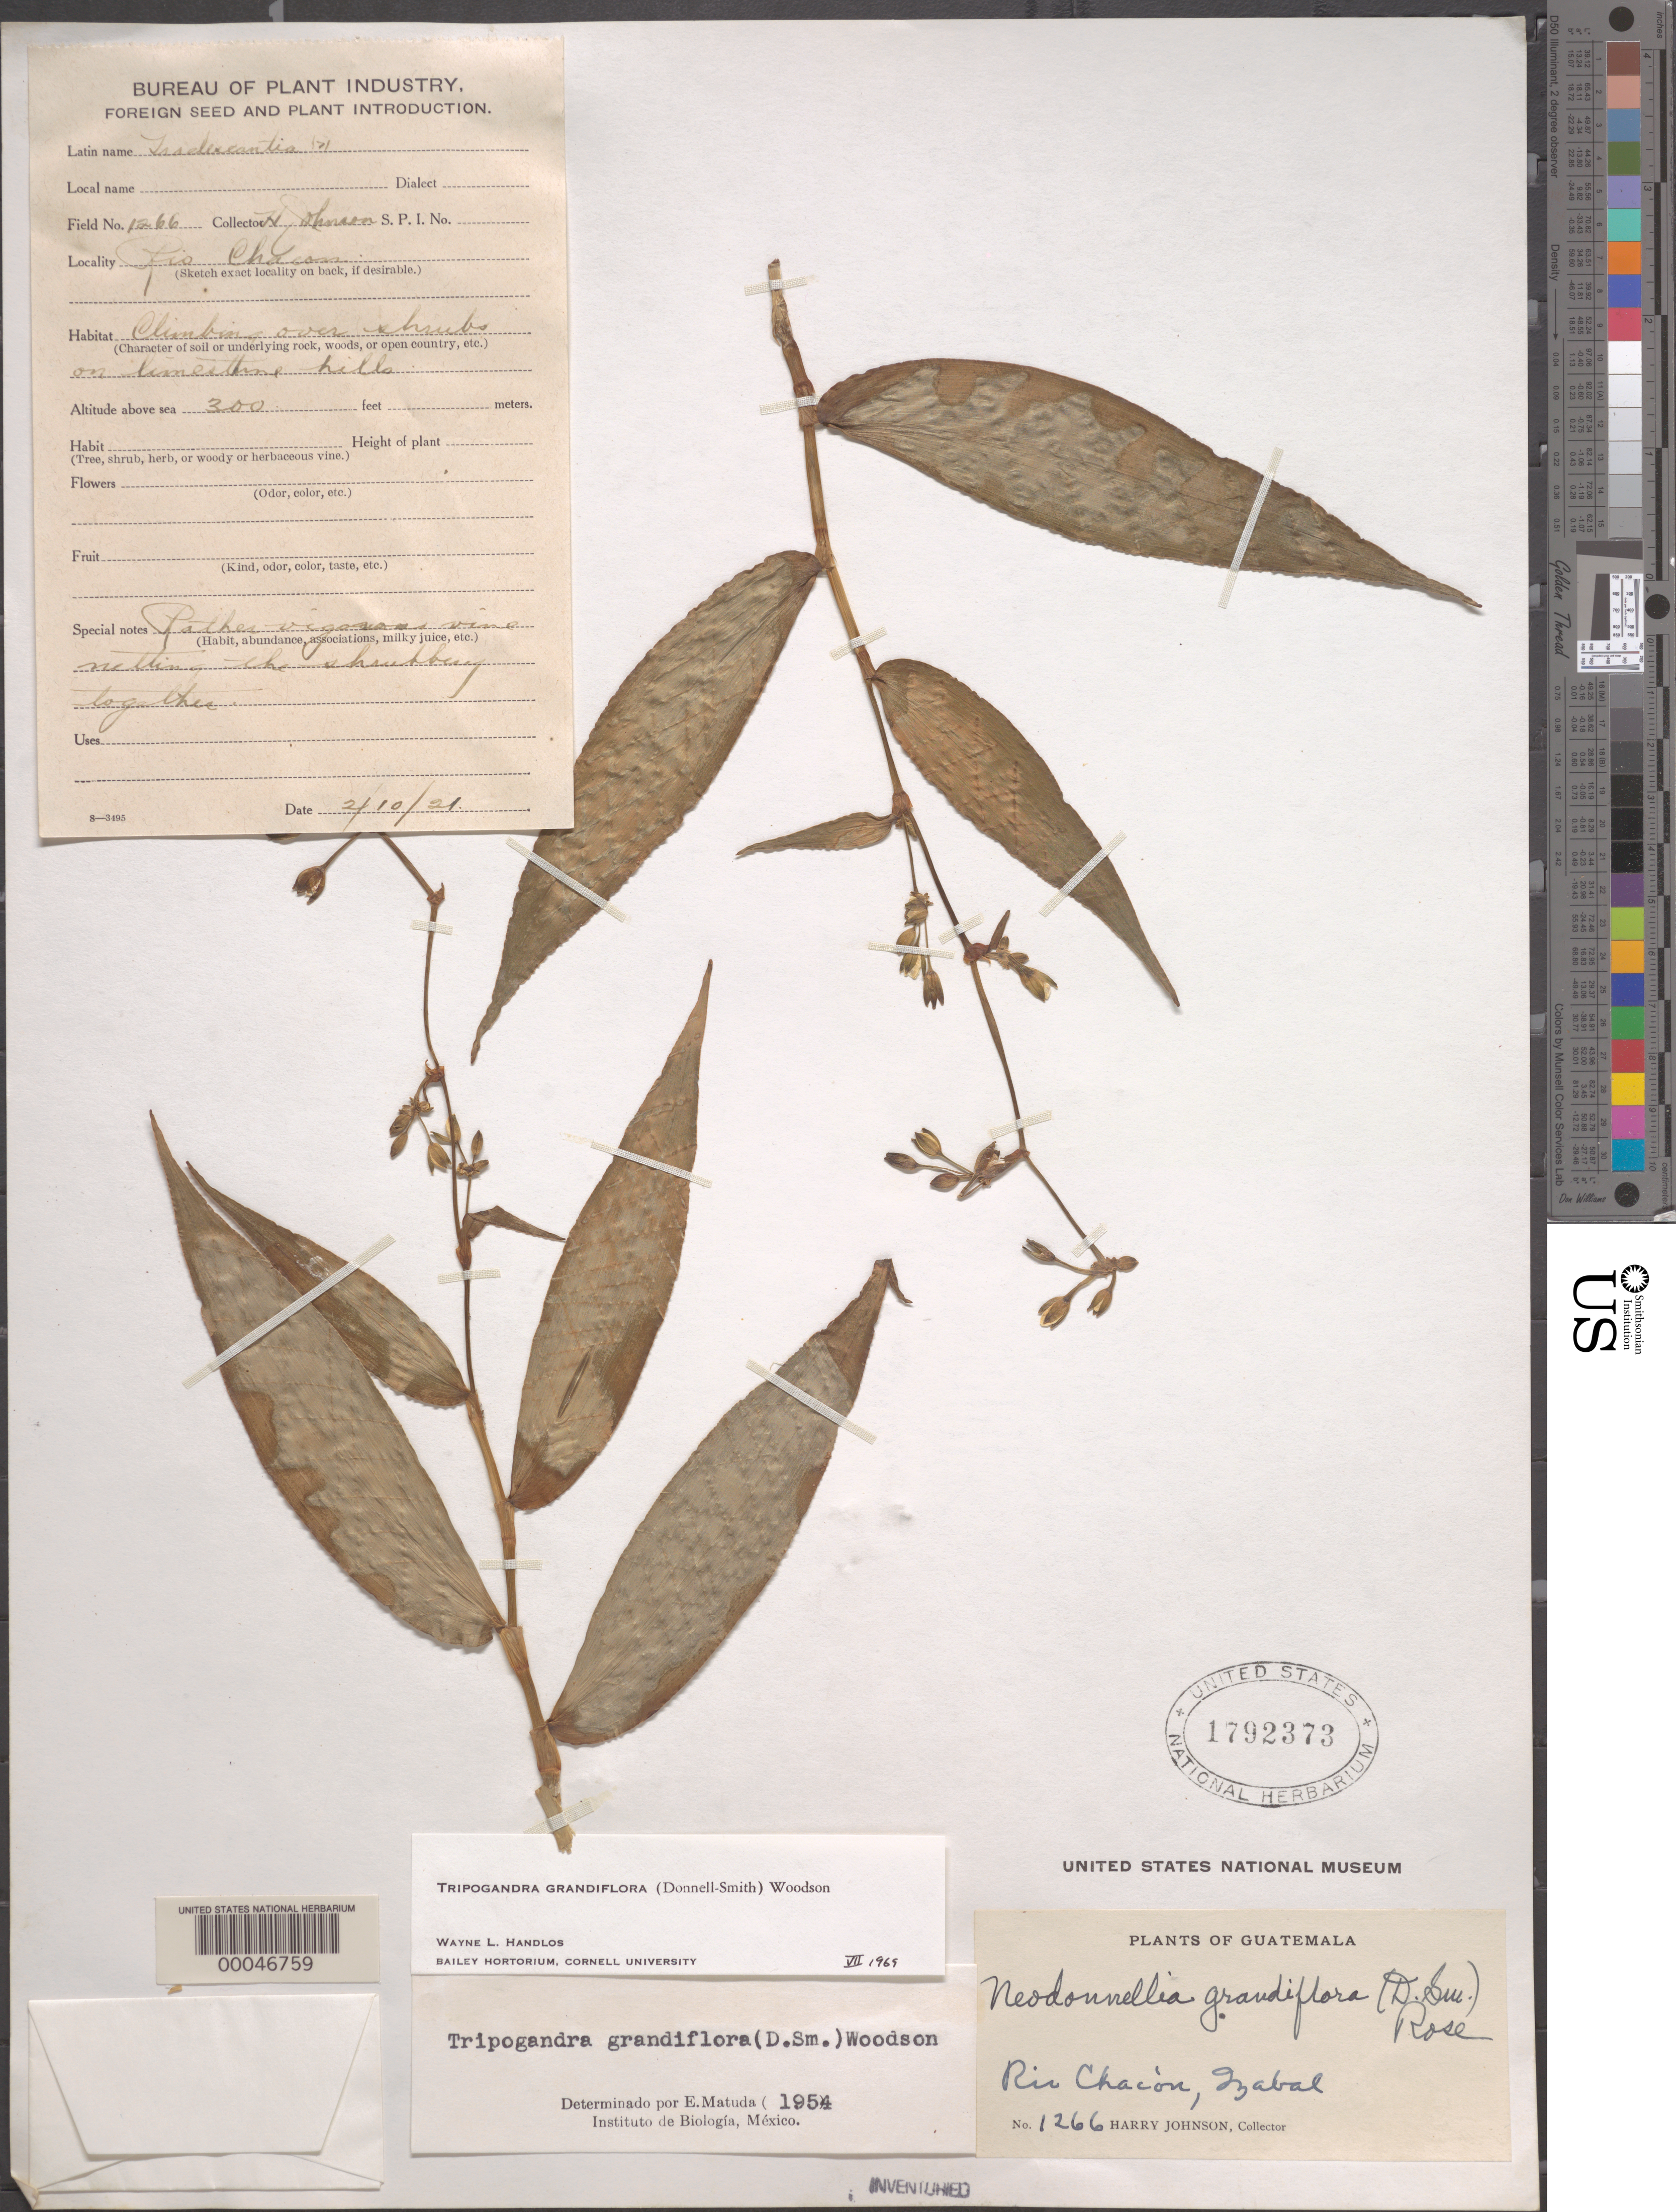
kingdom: Plantae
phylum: Tracheophyta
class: Liliopsida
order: Commelinales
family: Commelinaceae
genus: Tripogandra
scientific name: Tripogandra grandiflora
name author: (Donn. Sm.) Woodson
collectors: H. Johnson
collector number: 1266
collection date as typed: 02 Oct 1921 or 10 Feb 1921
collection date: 1921-02-10 or 1921-10-02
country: Guatemala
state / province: Izabal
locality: Rio Chacon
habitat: Climbing over shrubs on limestone hills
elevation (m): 91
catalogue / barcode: US 1792373